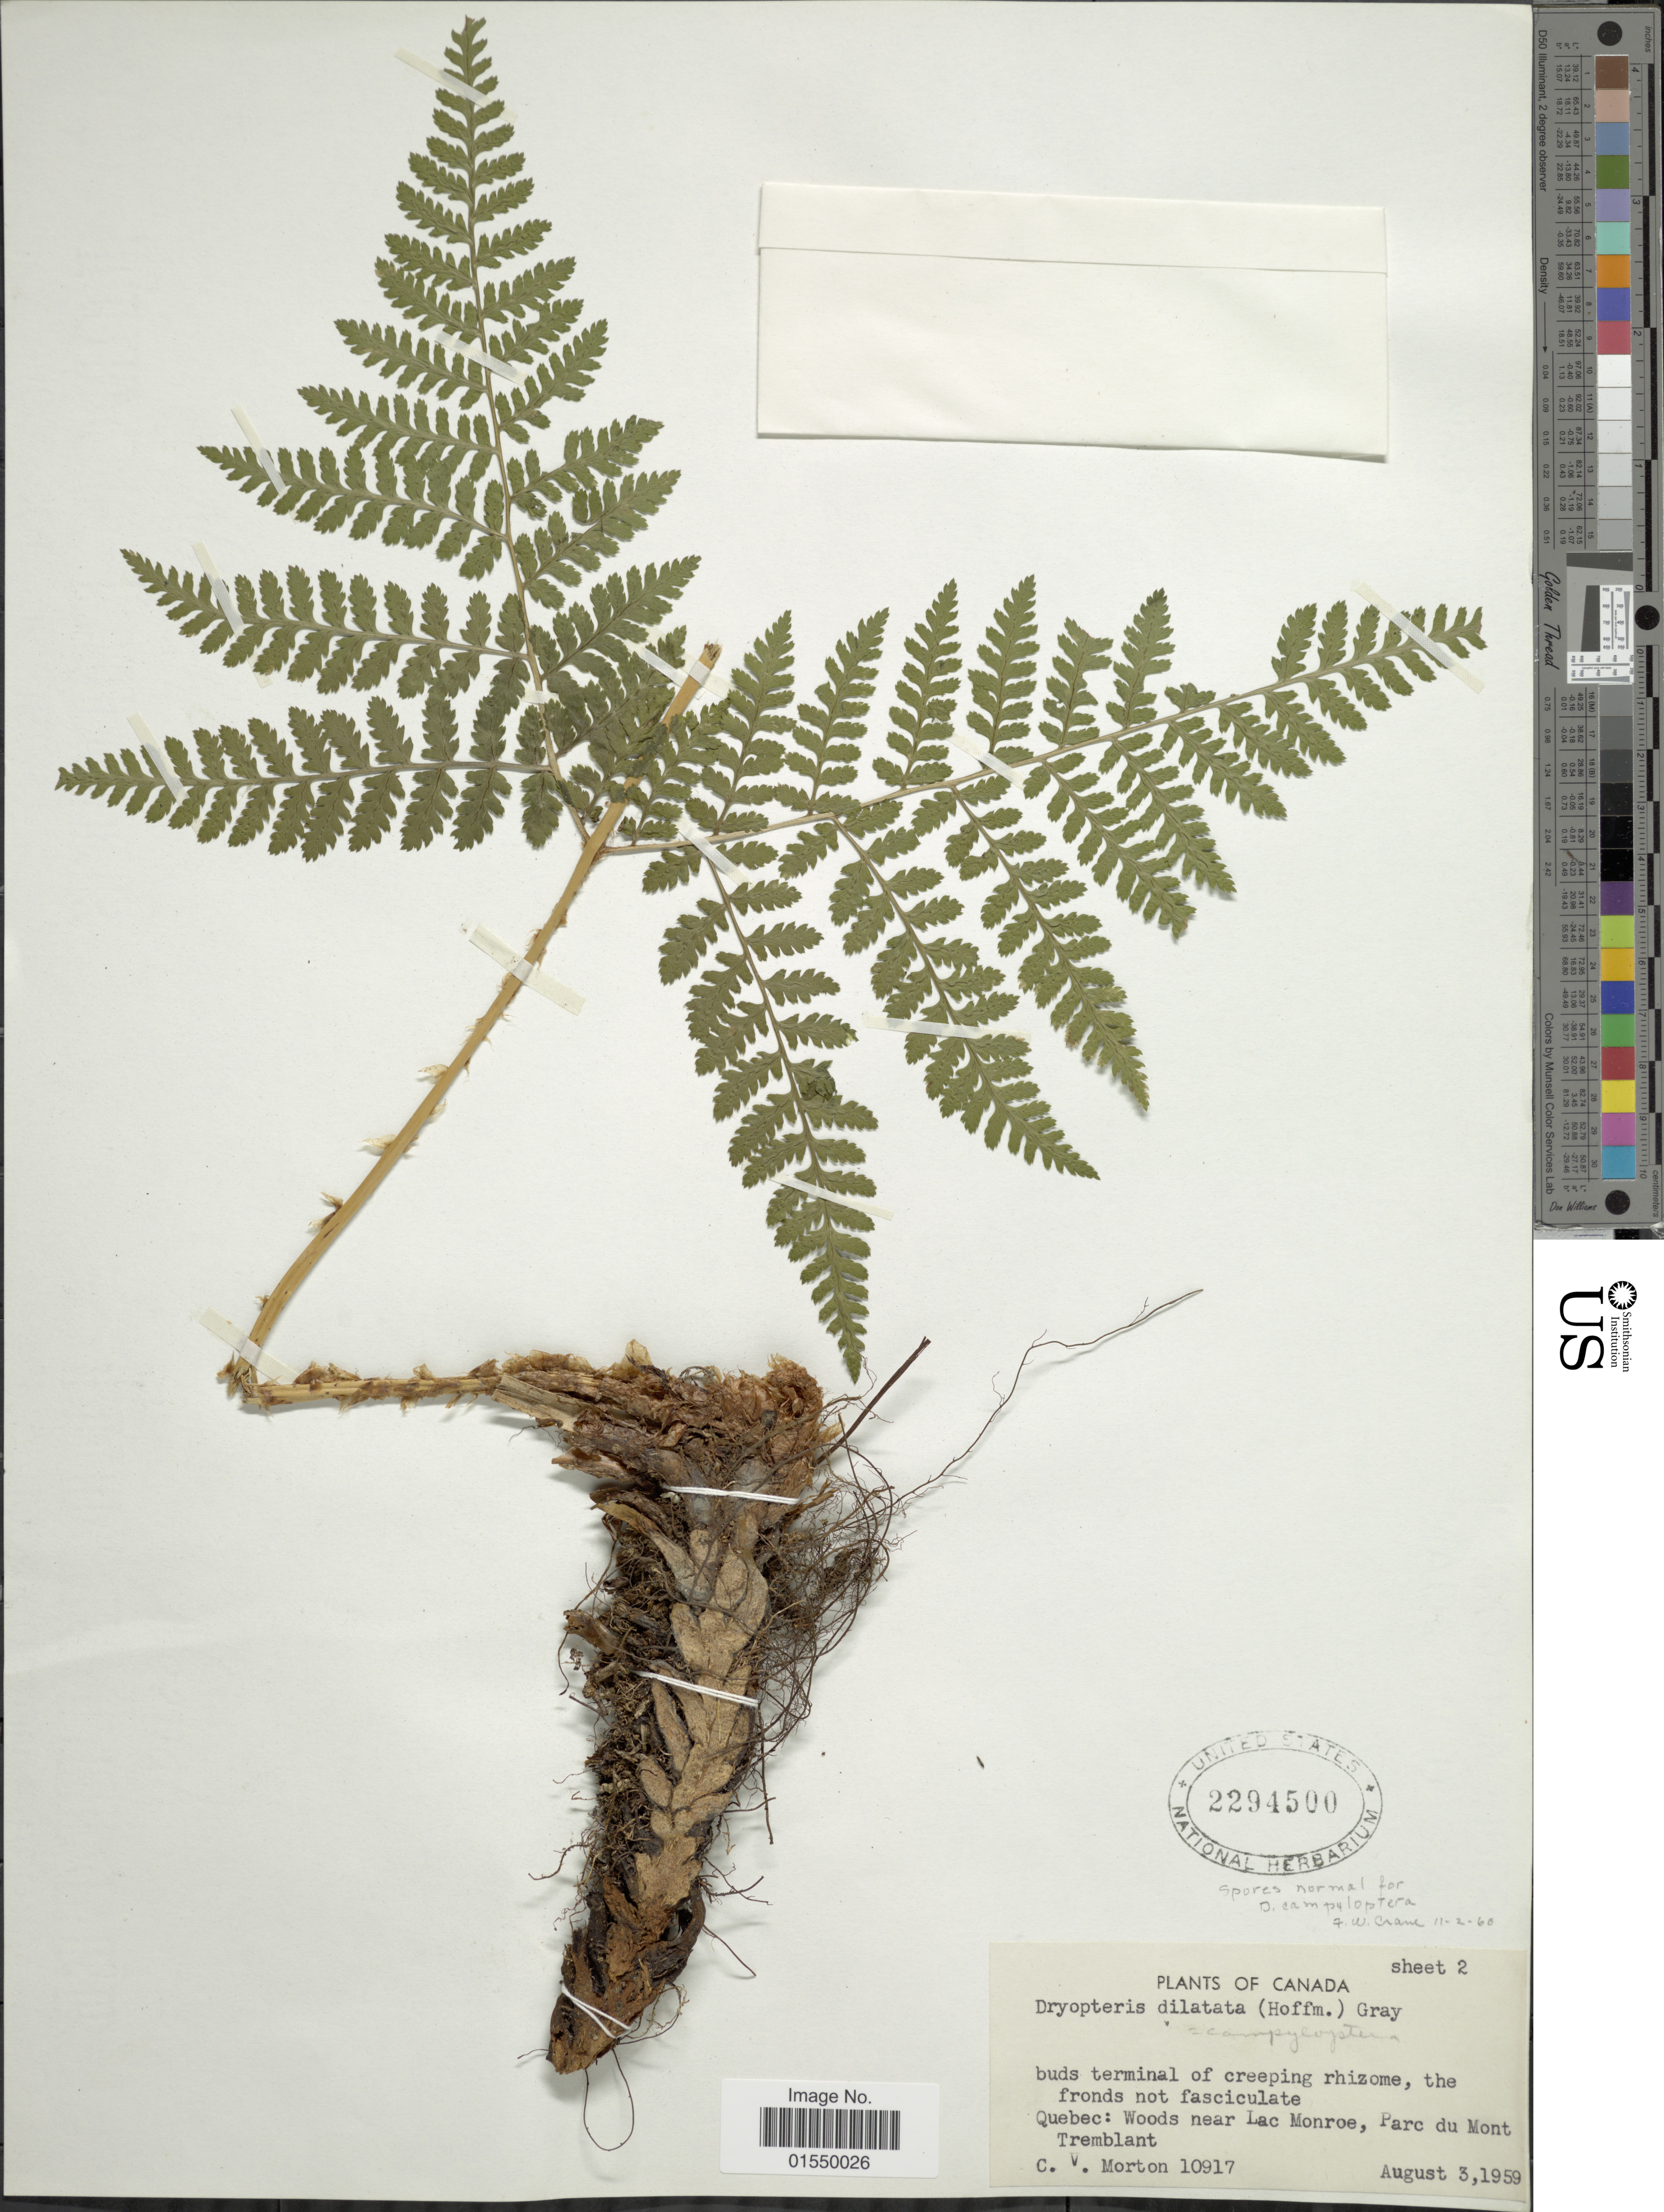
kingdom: Plantae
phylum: Tracheophyta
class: Polypodiopsida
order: Polypodiales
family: Dryopteridaceae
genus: Dryopteris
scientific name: Dryopteris campyloptera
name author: Clarkson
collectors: C. V. Morton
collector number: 10917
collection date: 1959-08-03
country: Canada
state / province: Quebec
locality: Quebec: Woods near Lac Monroe, Parc du Mont, Tremblant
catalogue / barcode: US 2294500